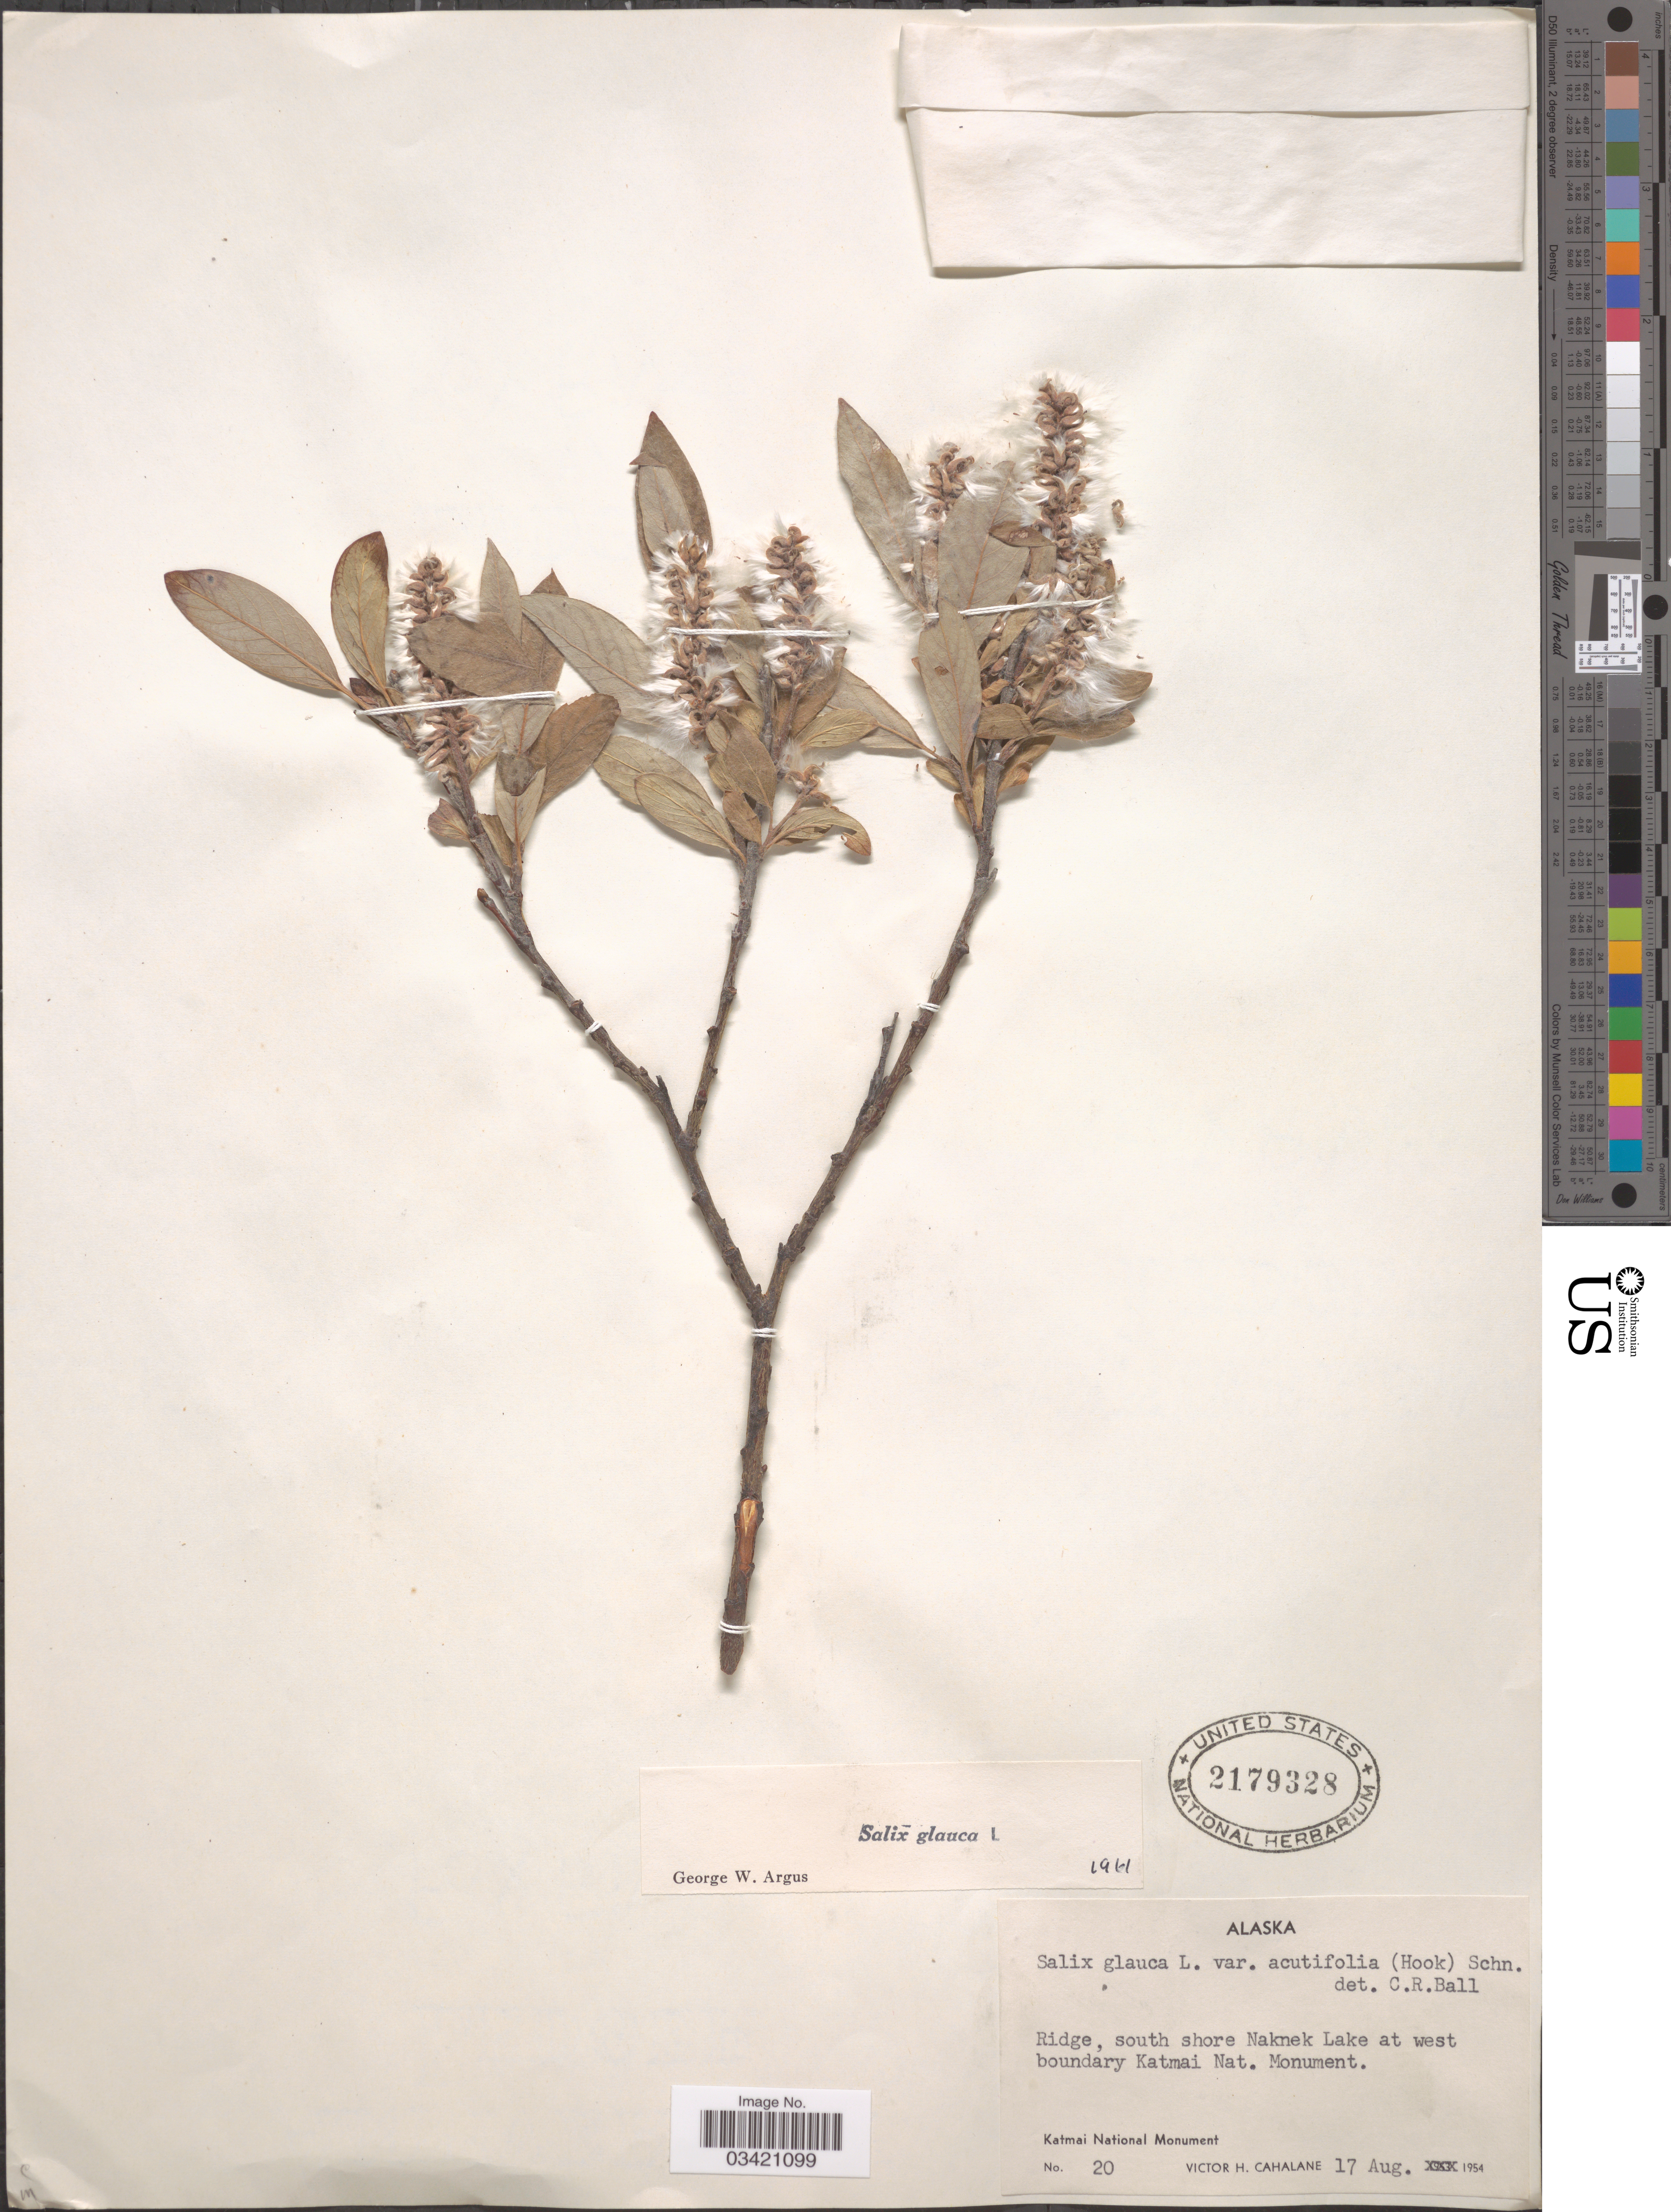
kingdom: Plantae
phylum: Tracheophyta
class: Magnoliopsida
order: Malpighiales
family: Salicaceae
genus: Salix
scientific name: Salix glauca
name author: L.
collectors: V. Cahalane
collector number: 20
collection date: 1954-08-17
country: United States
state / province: Alaska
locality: Ridge, south shore Naknek Lake at west boundary Katmai Nat. Monument. Katmai National Monument.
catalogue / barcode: US 2179328